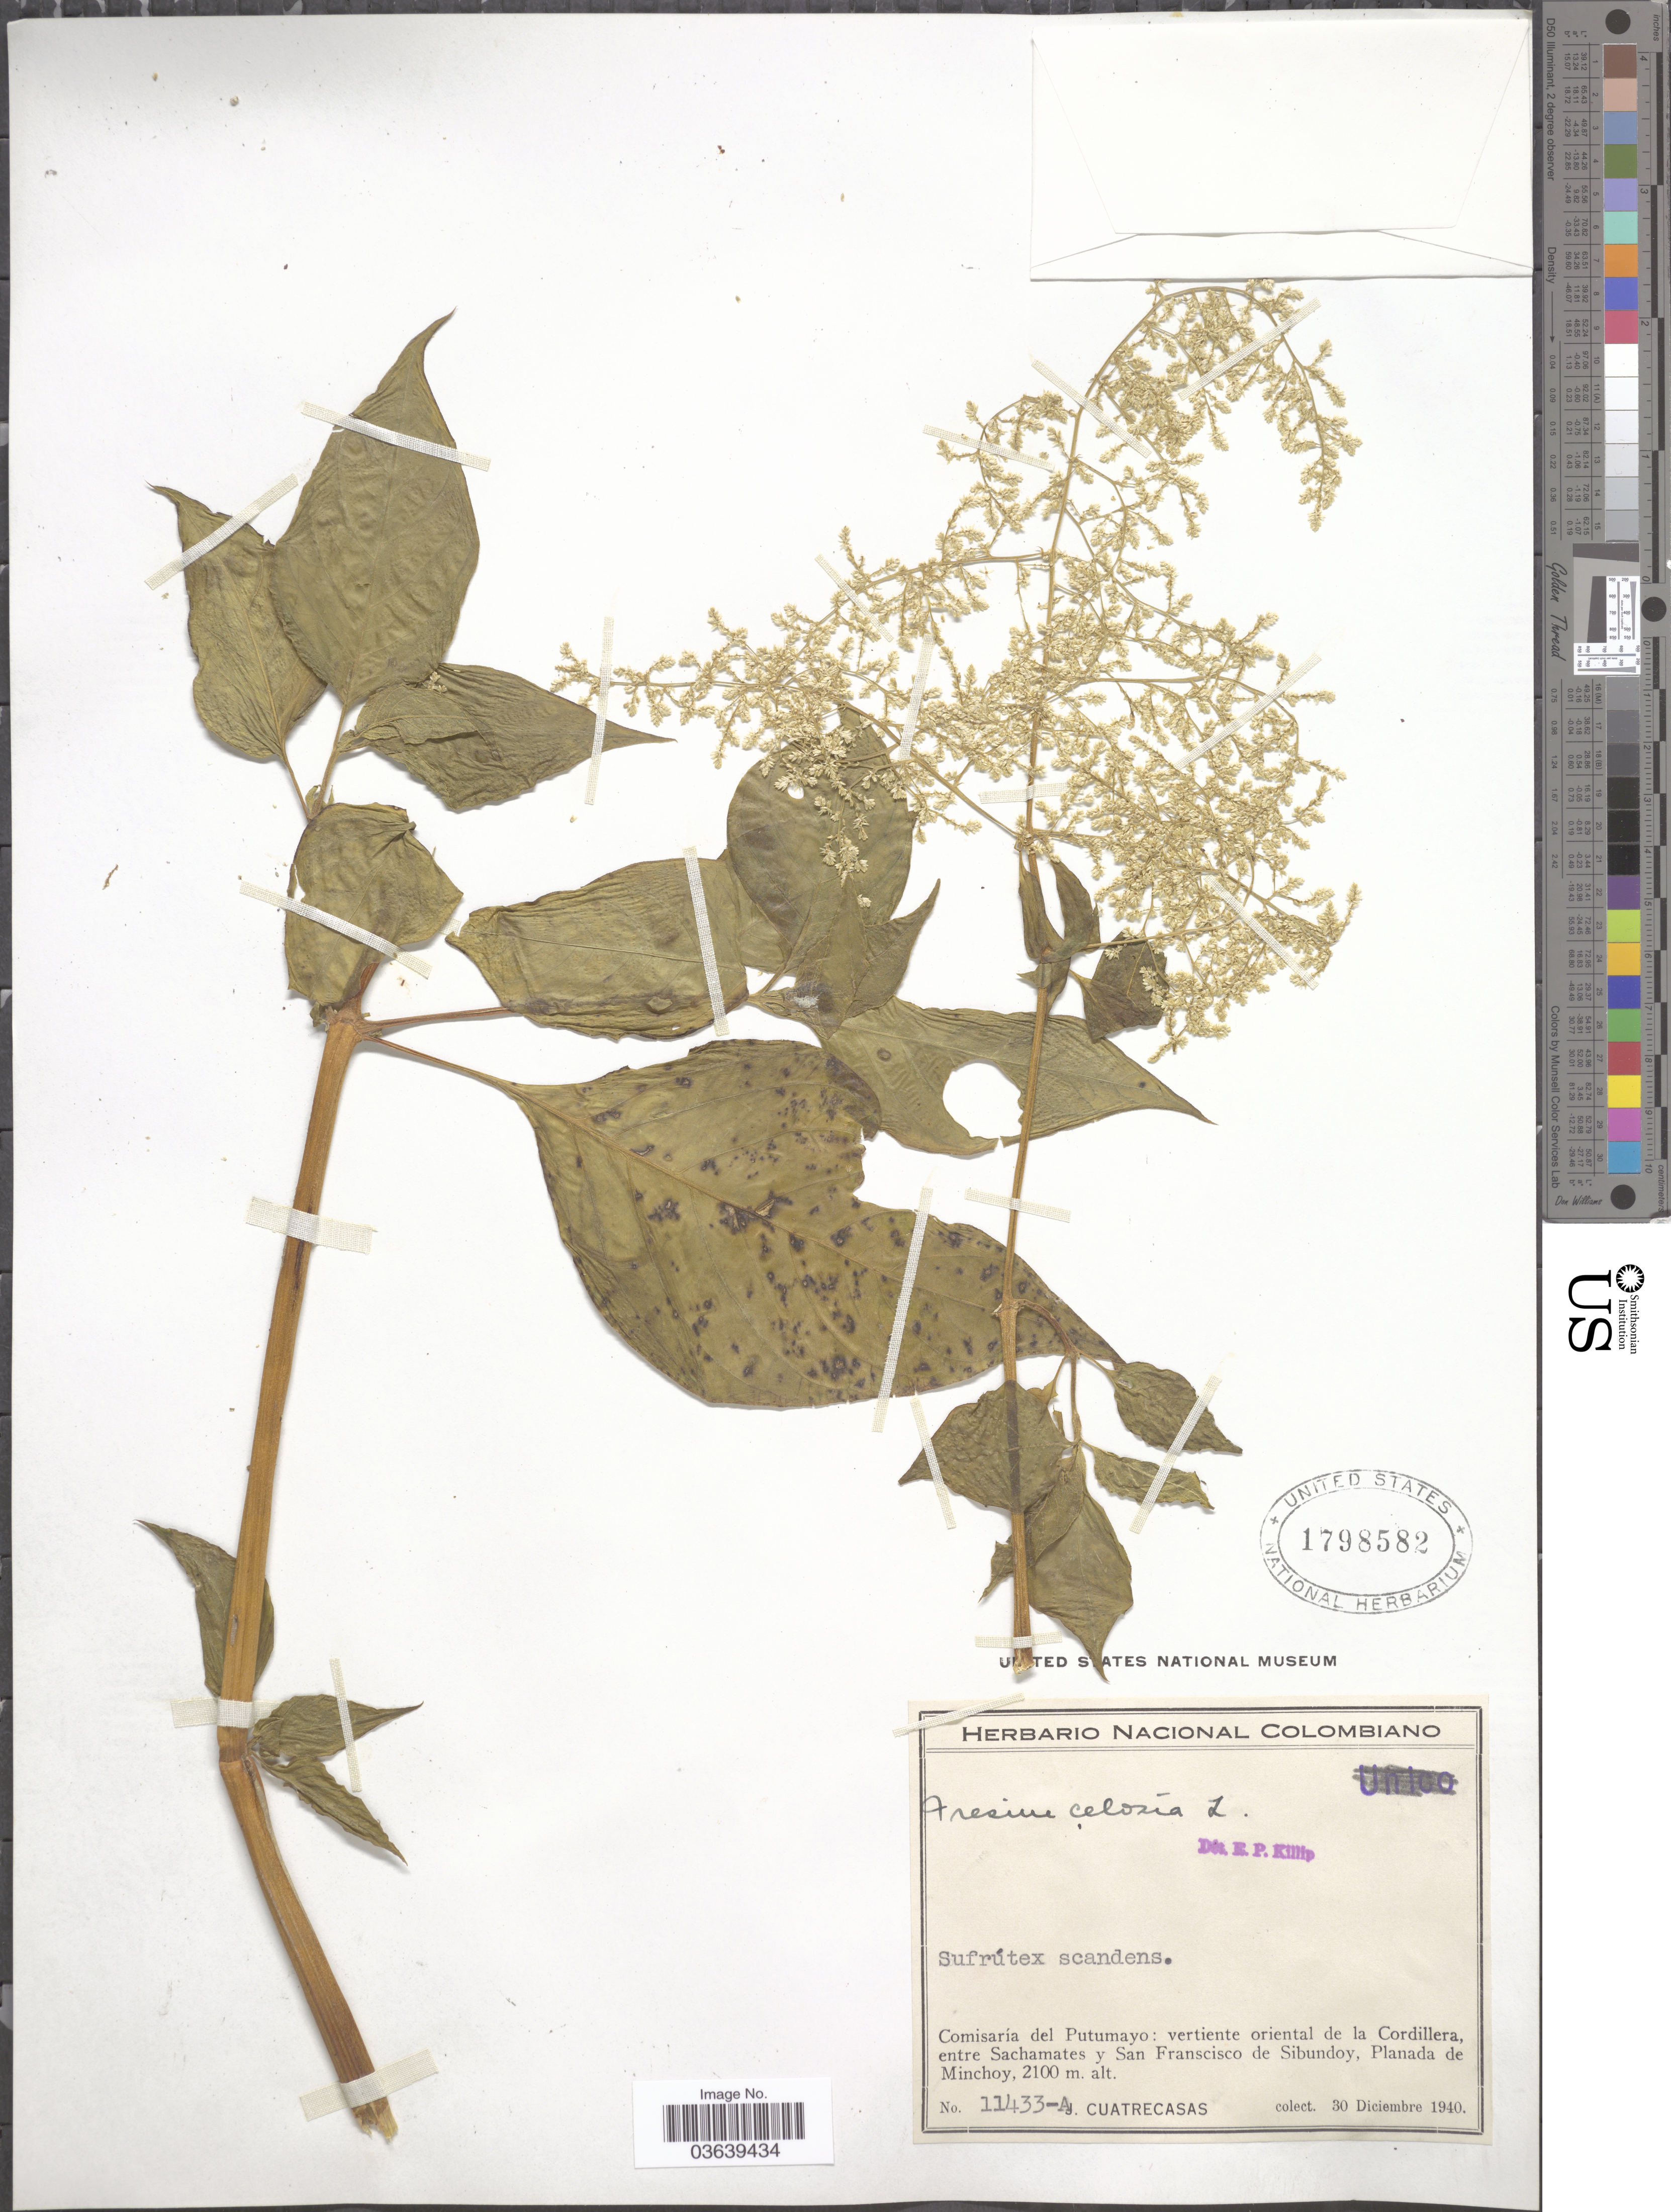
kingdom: Plantae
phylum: Tracheophyta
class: Magnoliopsida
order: Caryophyllales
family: Amaranthaceae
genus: Iresine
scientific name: Iresine celosia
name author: L.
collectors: J. Cuatrecasas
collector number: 11433-A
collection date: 1940-12-30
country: Colombia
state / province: Putumayo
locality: Comisaría del Putumayo: vertiente oriental de la Cordillera, entre Sachamates y San Francisco de Sibundoy, Planada de Minchoy.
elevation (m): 2100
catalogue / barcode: US 1798582